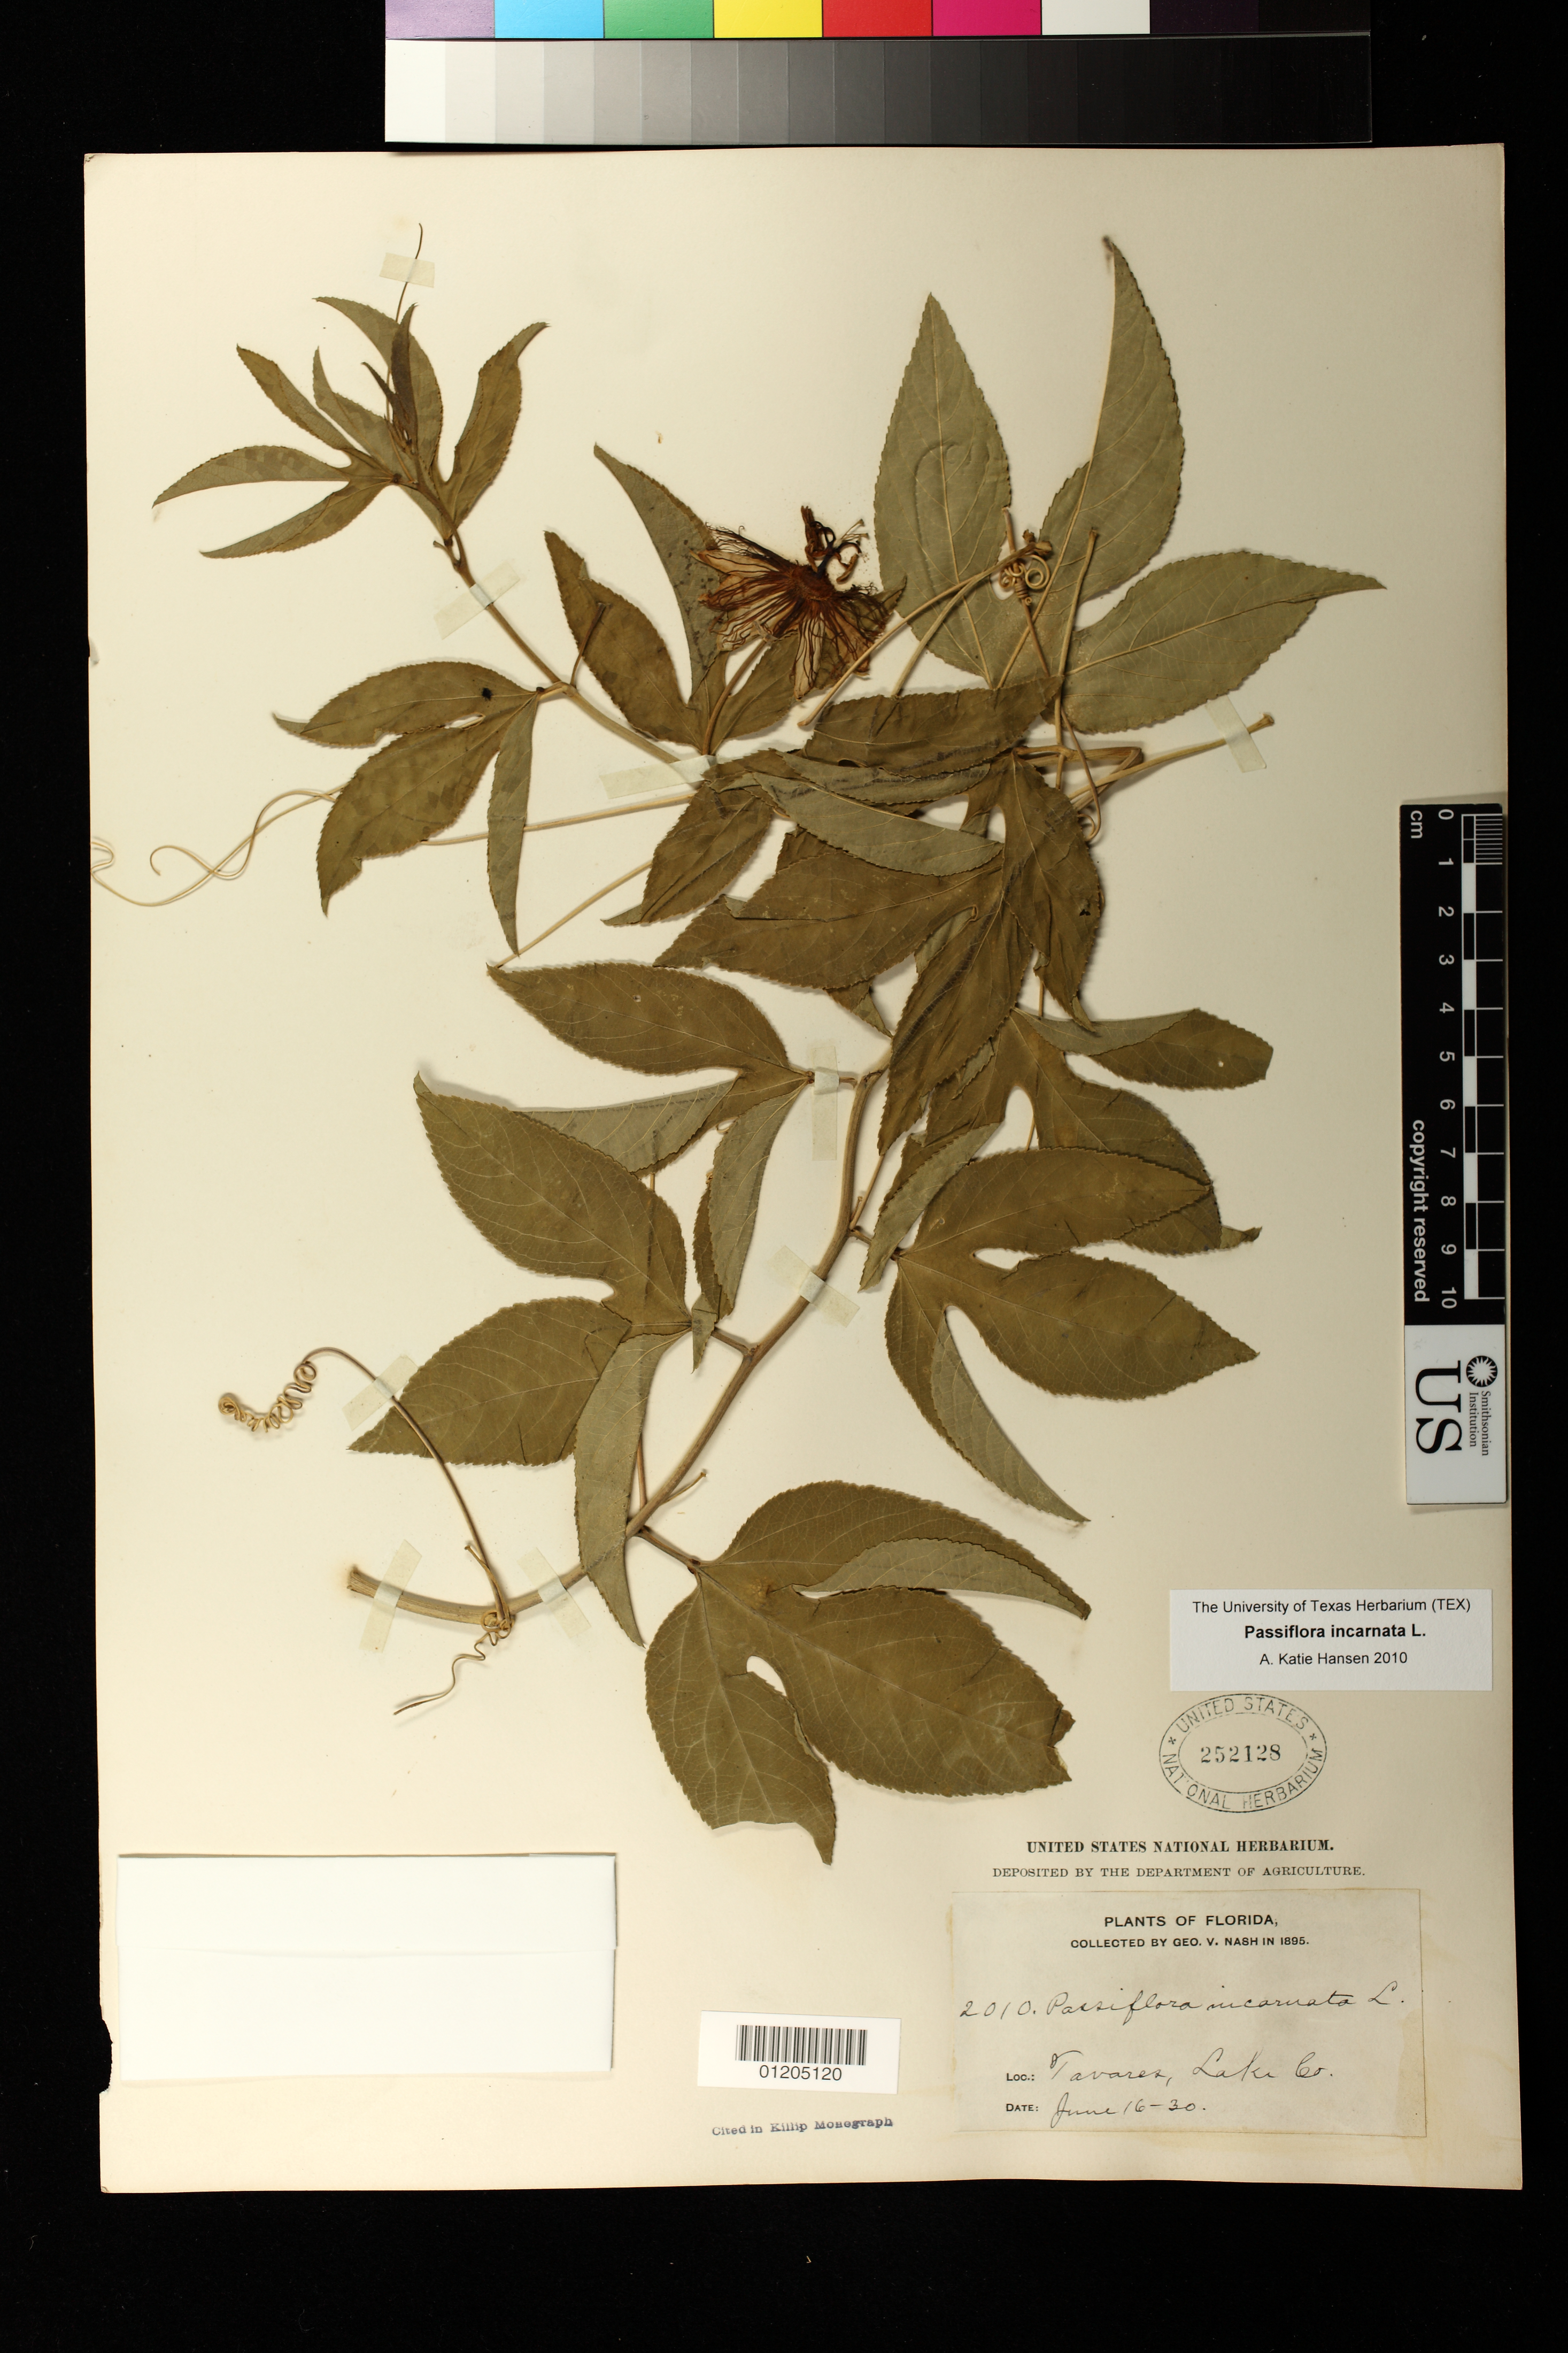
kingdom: Plantae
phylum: Tracheophyta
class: Magnoliopsida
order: Malpighiales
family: Passifloraceae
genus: Passiflora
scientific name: Passiflora incarnata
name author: L.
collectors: G. V. Nash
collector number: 2010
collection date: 1895-06-16/1895-06-30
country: United States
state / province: Florida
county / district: Lake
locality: Tavares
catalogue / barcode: US 252128